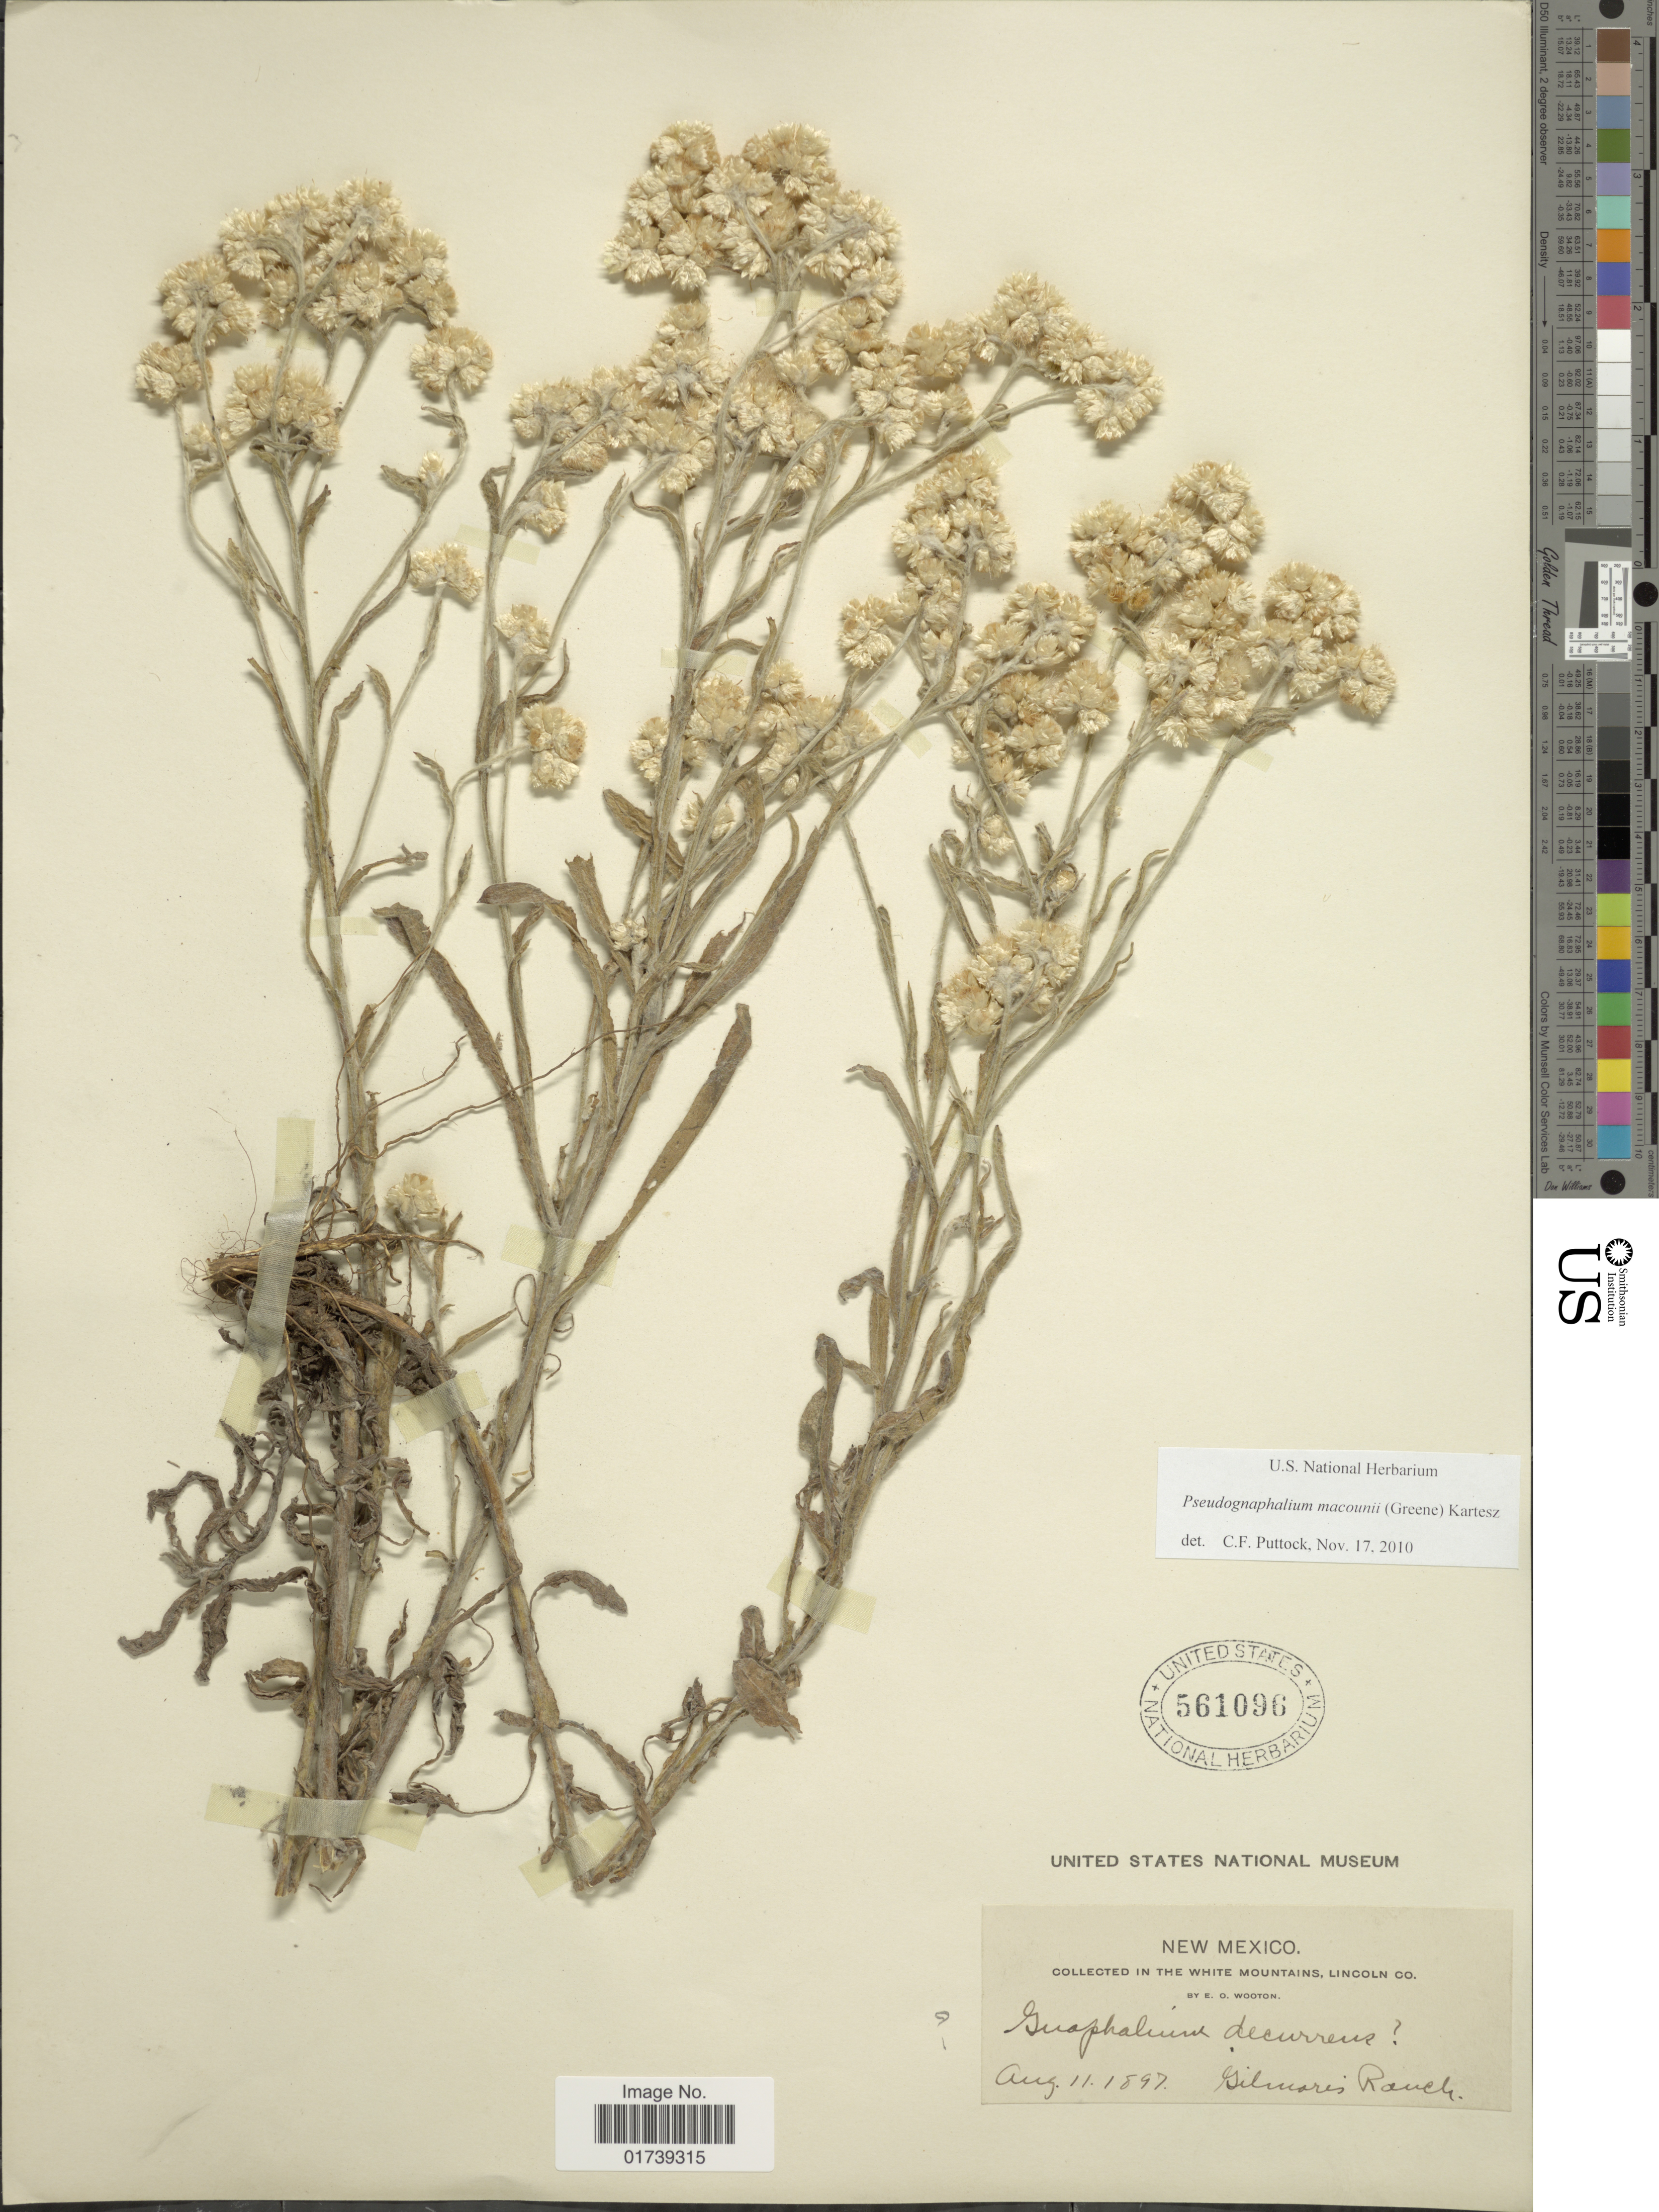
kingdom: Plantae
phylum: Tracheophyta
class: Magnoliopsida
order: Asterales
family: Asteraceae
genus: Pseudognaphalium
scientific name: Pseudognaphalium macounii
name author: (Greene) Kartesz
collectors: E. O. Wooton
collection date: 1897-08-11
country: United States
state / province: New Mexico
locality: The White Mountains, Lincoln Co., Gilmaris Ranch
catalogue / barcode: US 561096